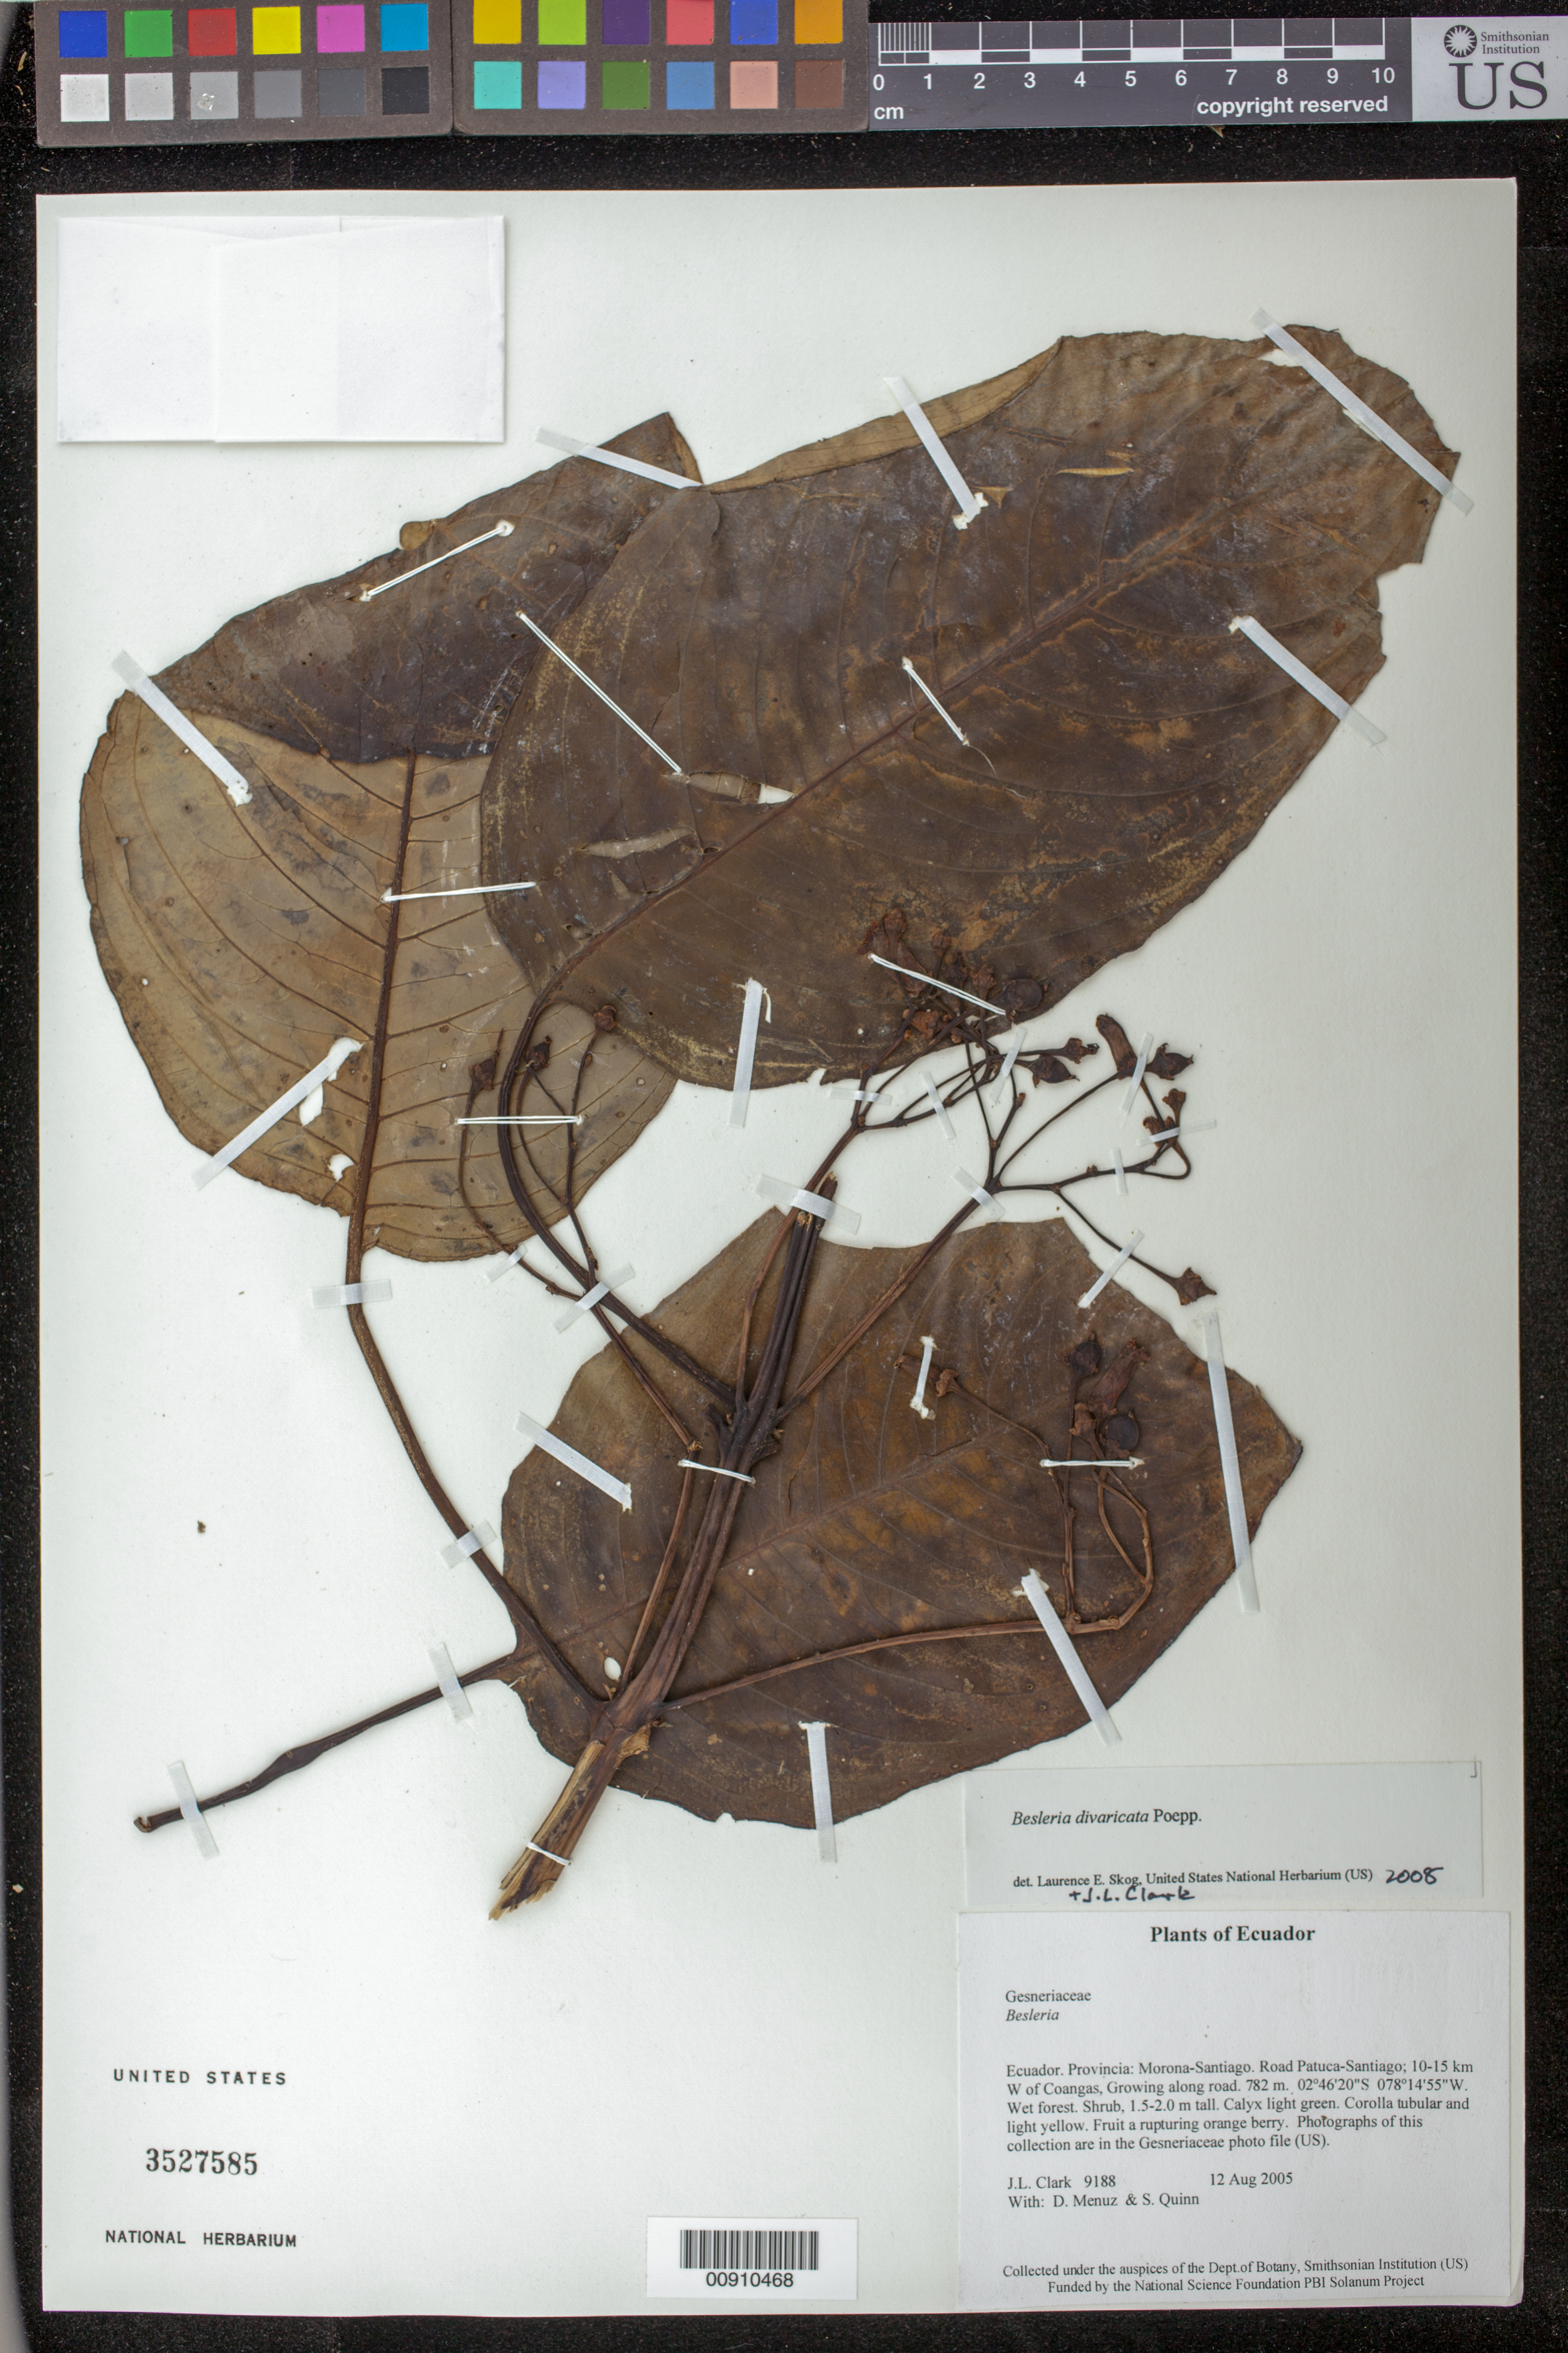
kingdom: Plantae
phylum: Tracheophyta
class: Magnoliopsida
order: Lamiales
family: Gesneriaceae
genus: Besleria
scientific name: Besleria divaricata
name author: Poepp.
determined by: Clark, J. L., (SEL), The Marie Selby Botanical Garden (UNITED STATES)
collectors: J. L. Clark, D. Menuz & S. Quinn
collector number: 9188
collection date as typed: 12 Aug 2005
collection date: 2005-08-12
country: Ecuador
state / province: Morona-Santiago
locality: Road Patuca-Santiago; 10-15 km W of Coangas, Growing along road.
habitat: Wet forest.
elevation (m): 782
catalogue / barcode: US 3527585